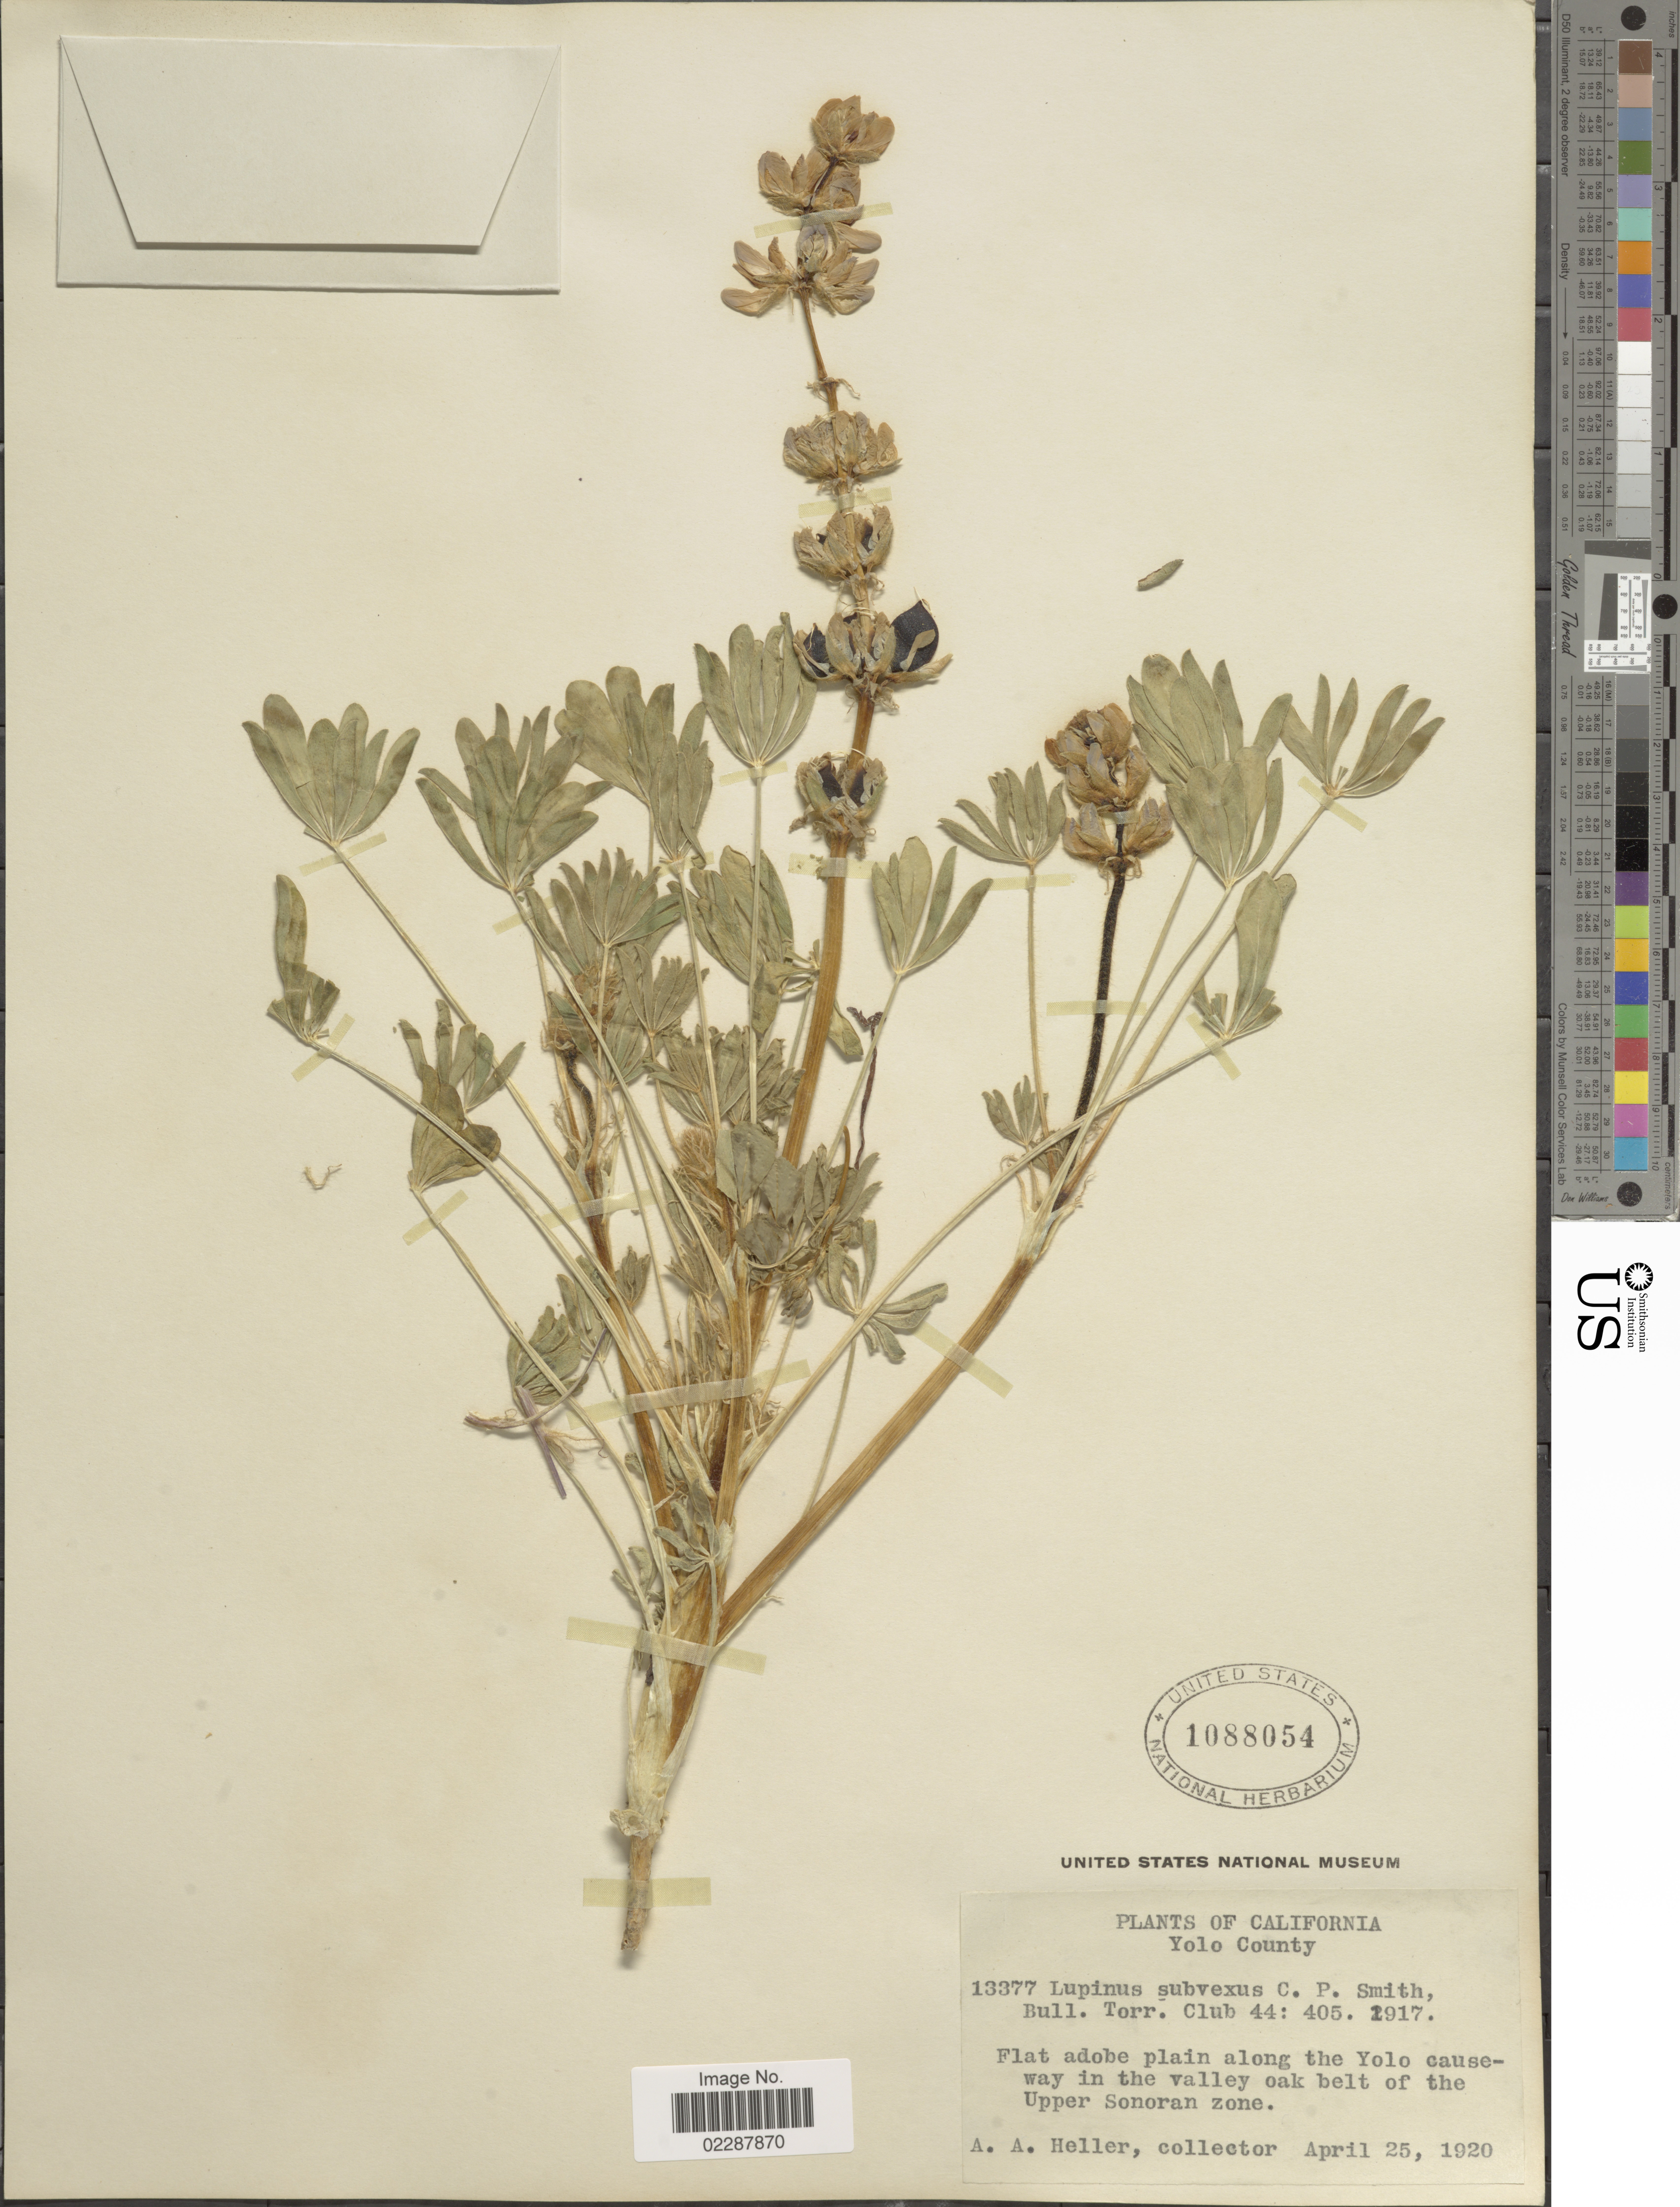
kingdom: Plantae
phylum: Tracheophyta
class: Magnoliopsida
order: Fabales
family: Fabaceae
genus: Lupinus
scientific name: Lupinus subvexus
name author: C.P. Sm.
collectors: A. A. Heller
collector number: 13377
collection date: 1920-04-25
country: United States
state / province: California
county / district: Yolo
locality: Yolo County, Flat adobe plain along the Yolo causeway in the valley oak belt of the Upper Sonoran Zone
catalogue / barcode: US 1088054